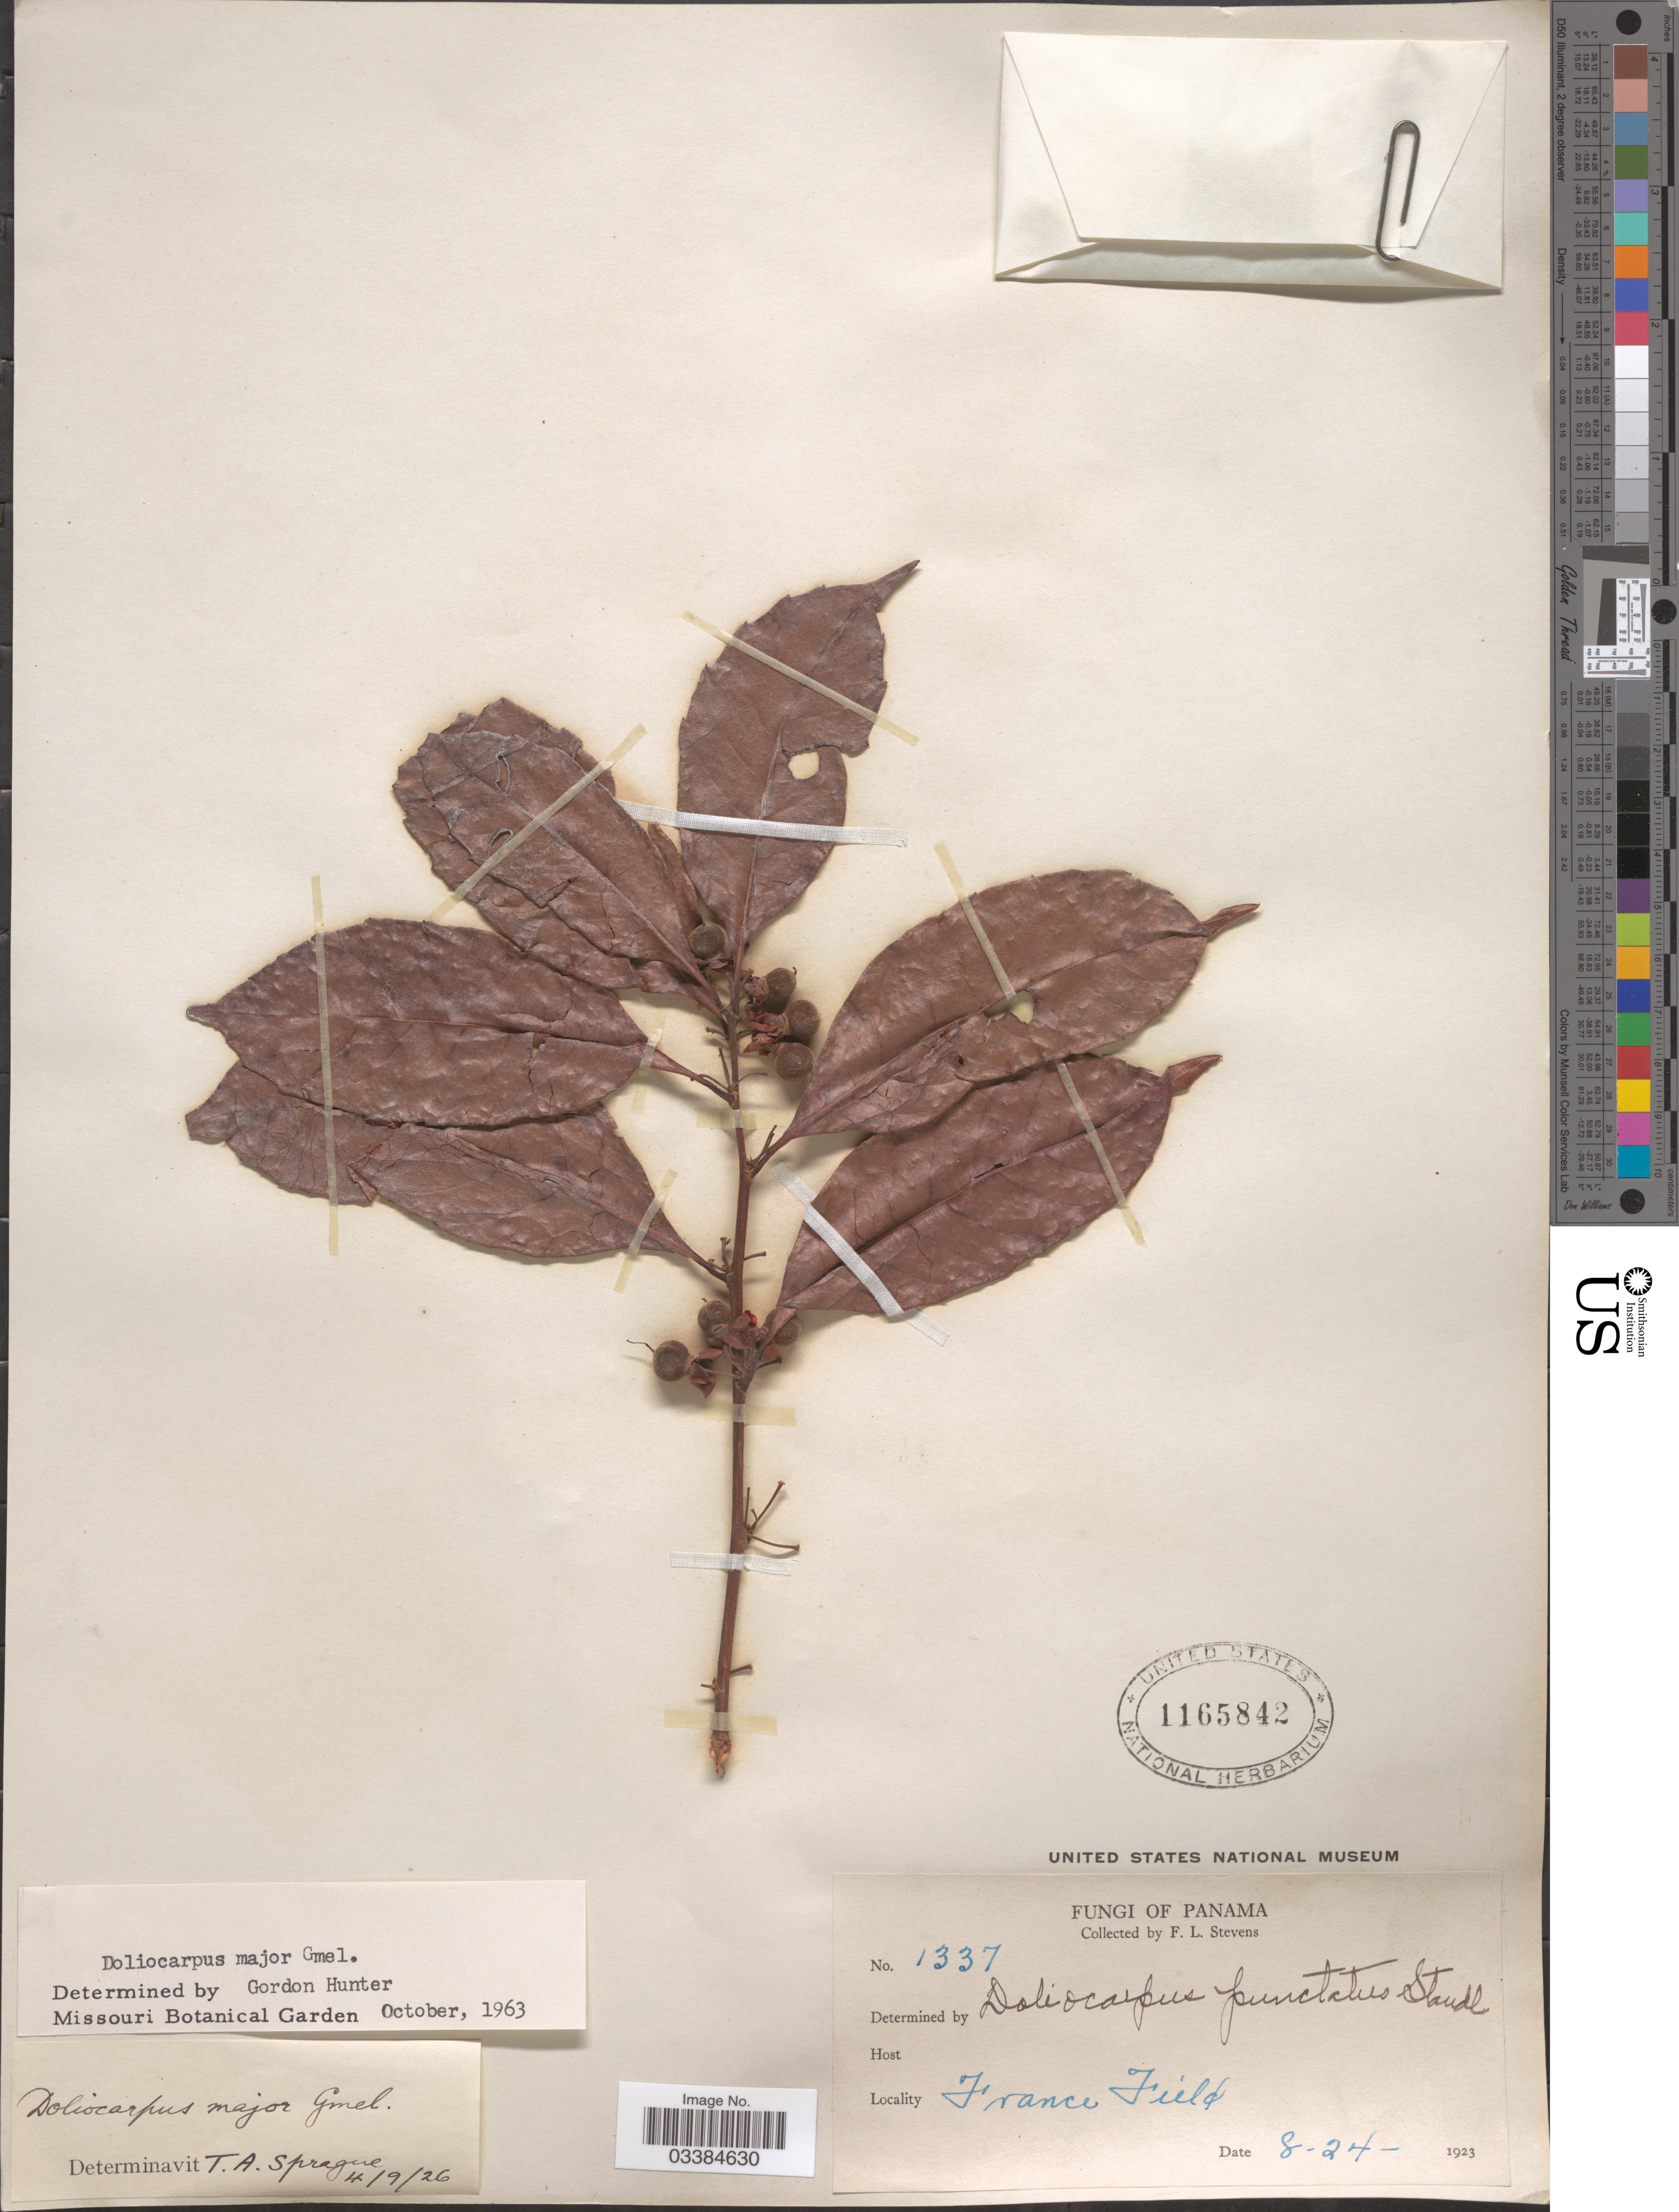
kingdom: Plantae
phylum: Tracheophyta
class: Magnoliopsida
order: Dilleniales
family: Dilleniaceae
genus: Doliocarpus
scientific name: Doliocarpus major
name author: J.F. Gmel.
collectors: F. L. Stevens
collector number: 1337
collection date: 1923-08-24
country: Panama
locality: France Field.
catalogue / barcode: US 1165842